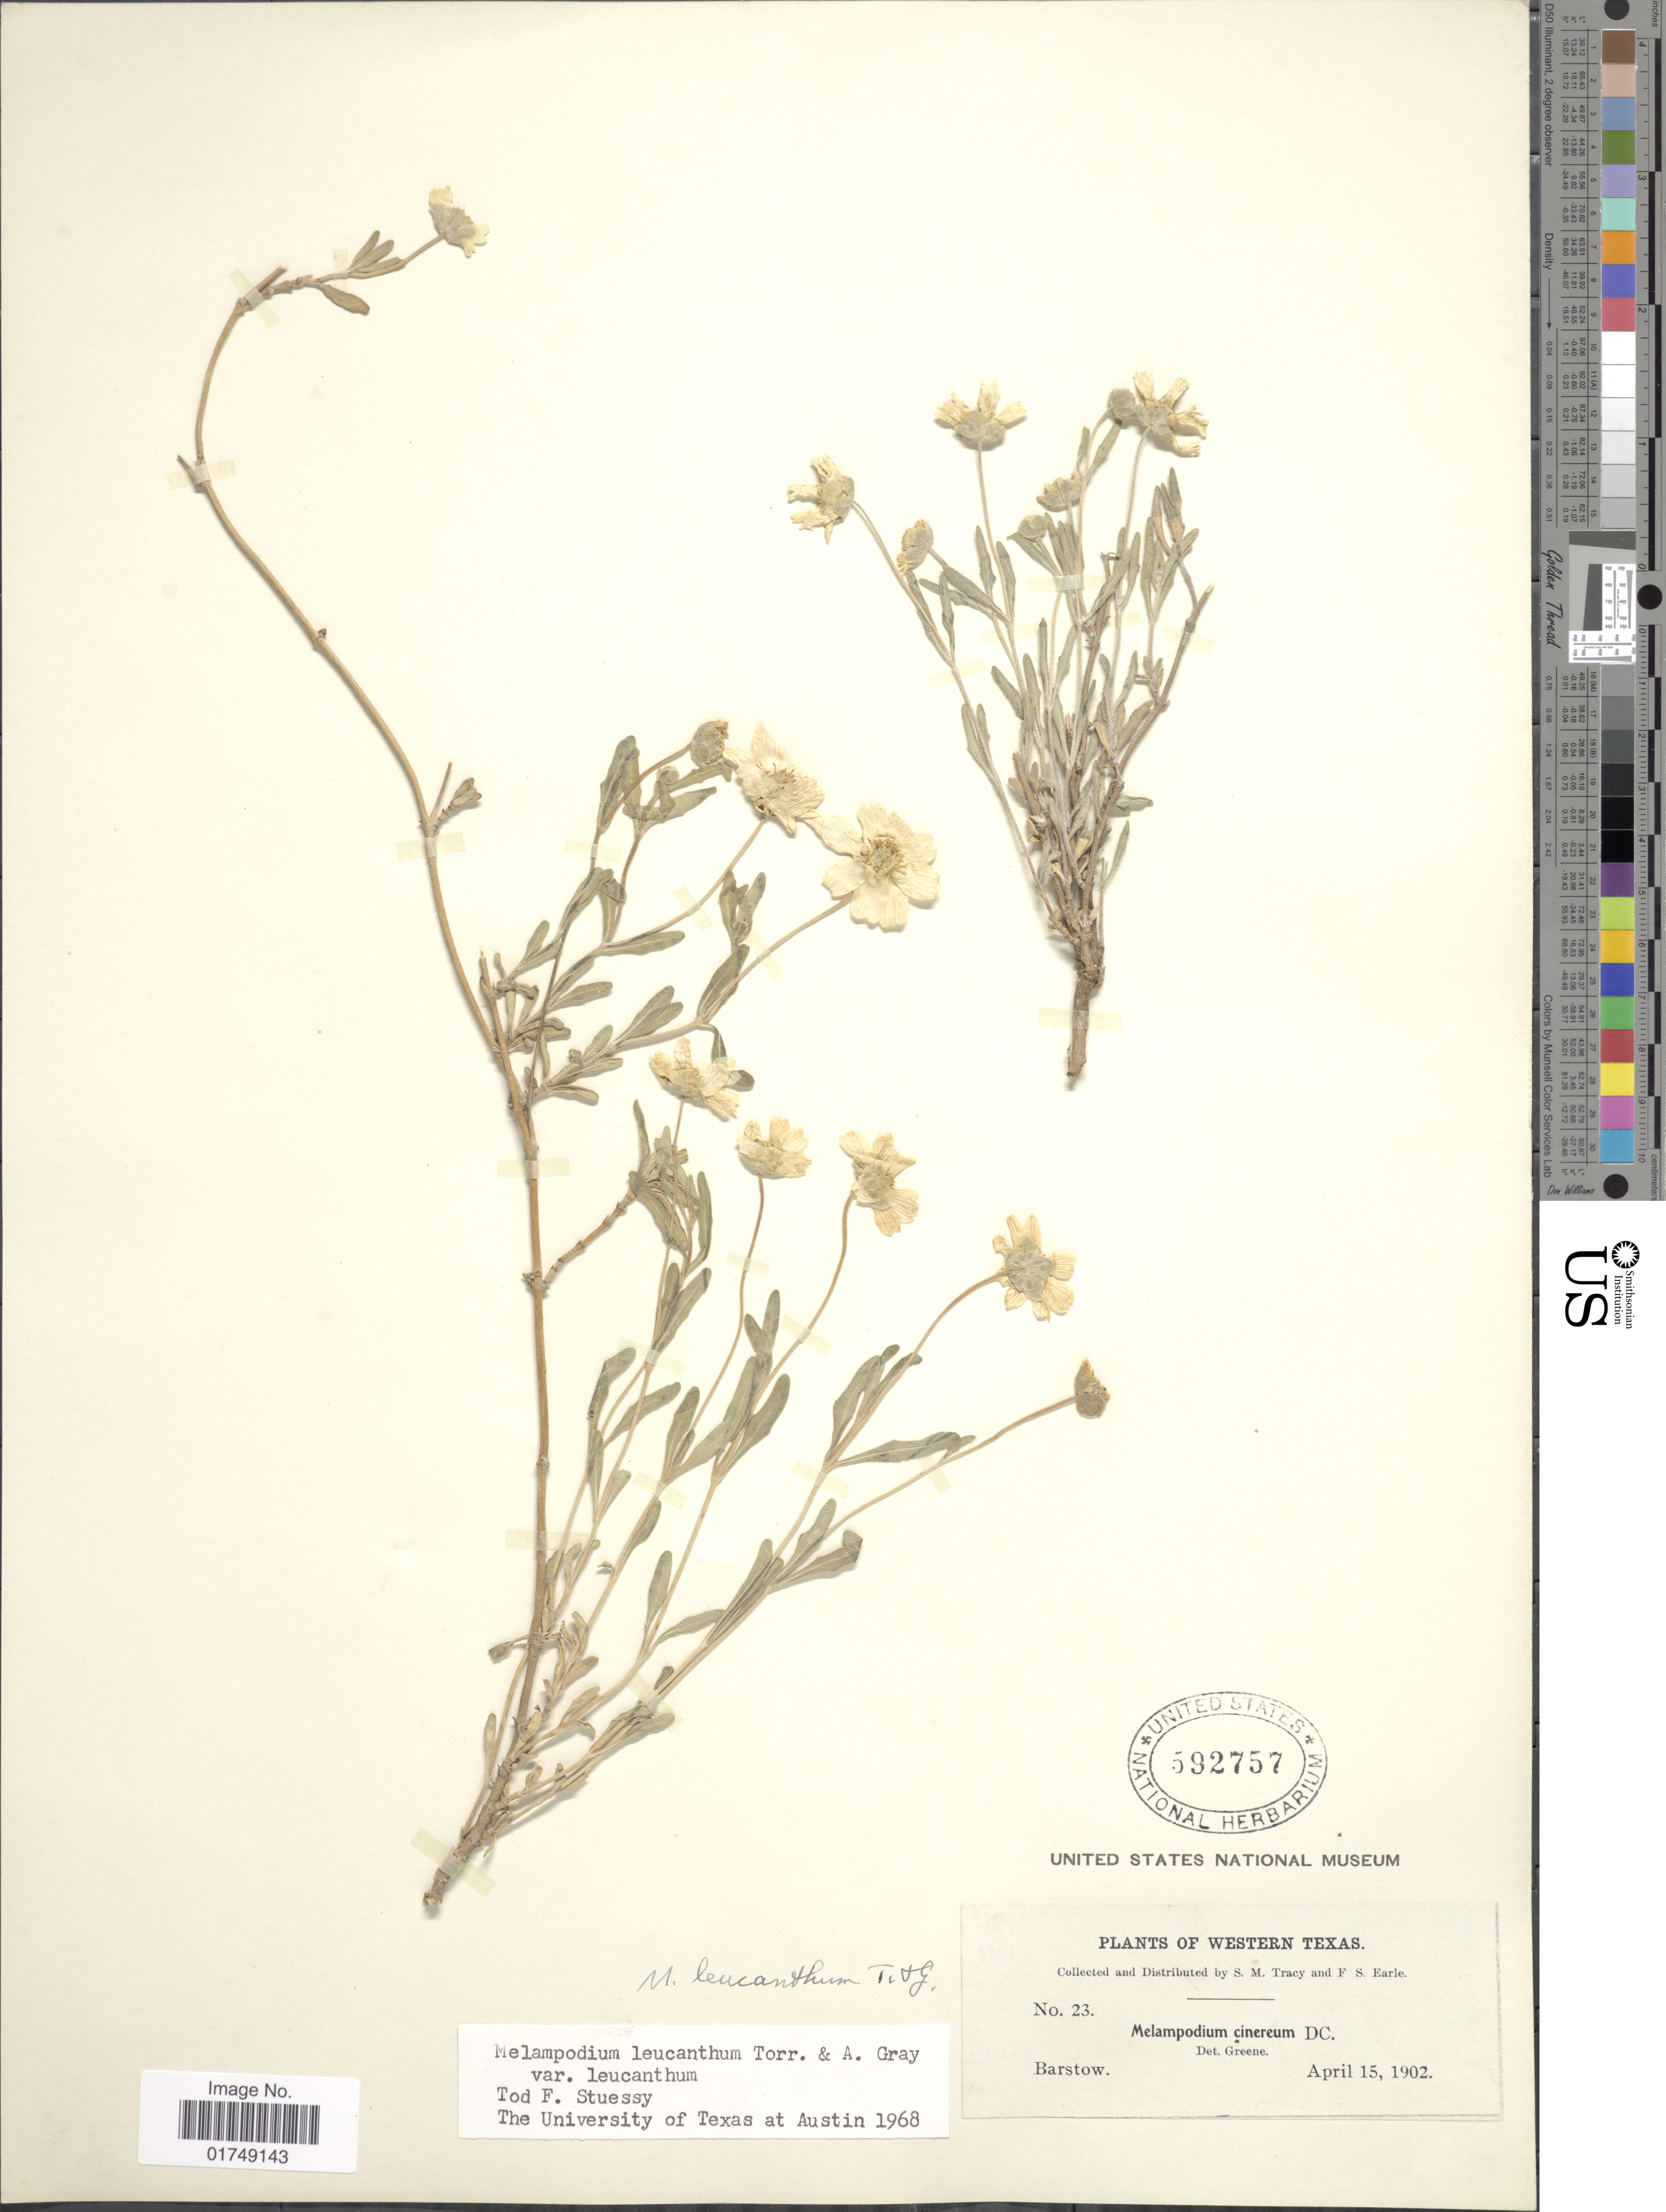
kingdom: Plantae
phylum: Tracheophyta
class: Magnoliopsida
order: Asterales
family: Asteraceae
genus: Melampodium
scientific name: Melampodium leucanthum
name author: Torr. & A. Gray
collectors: S. M. Tracy & F. S. Earle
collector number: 23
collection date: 1902-04-15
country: United States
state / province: Texas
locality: Western Texas, Barstow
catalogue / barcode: US 592757